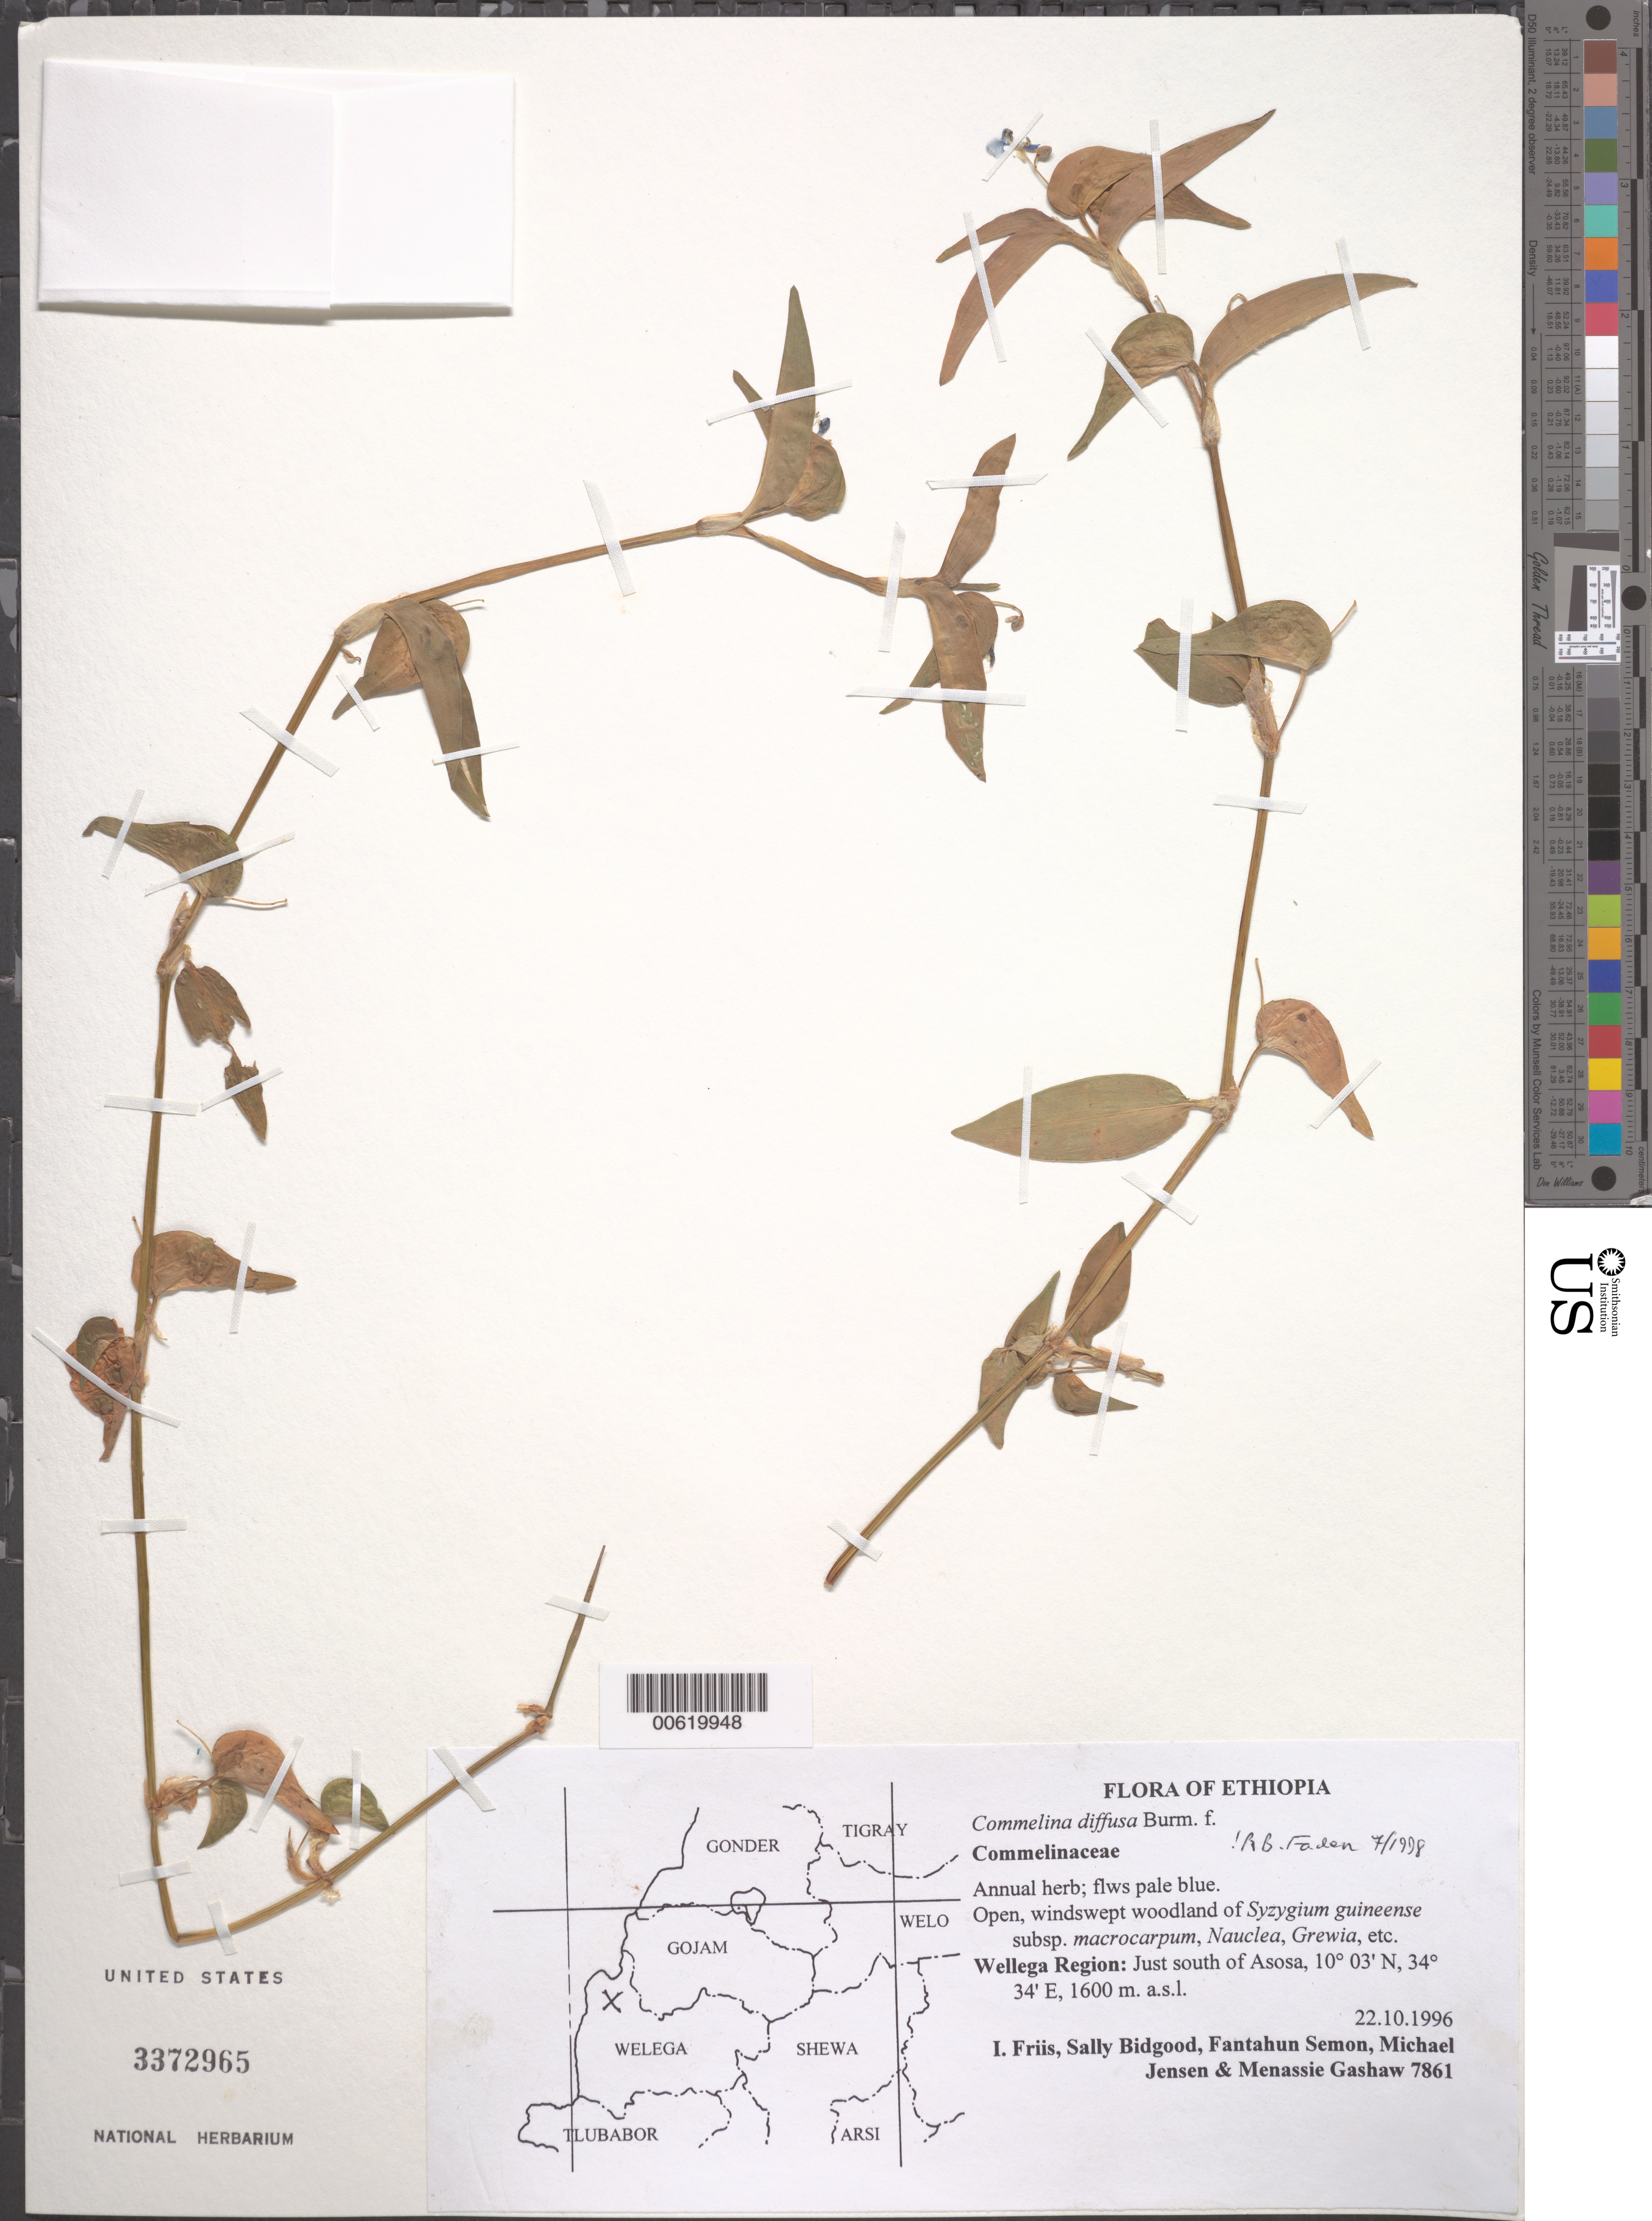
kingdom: Plantae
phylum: Tracheophyta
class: Liliopsida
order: Commelinales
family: Commelinaceae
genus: Commelina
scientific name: Commelina diffusa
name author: Burm. f.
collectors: I. Friis, S. Bidgood, F. Semon, M. Jensen & M. Gashaw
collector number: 7861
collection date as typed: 22 Oct 1996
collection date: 1996-10-22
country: Ethiopia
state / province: Oromiya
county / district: Welega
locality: Wellega reg, s of asosa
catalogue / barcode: US 3372965